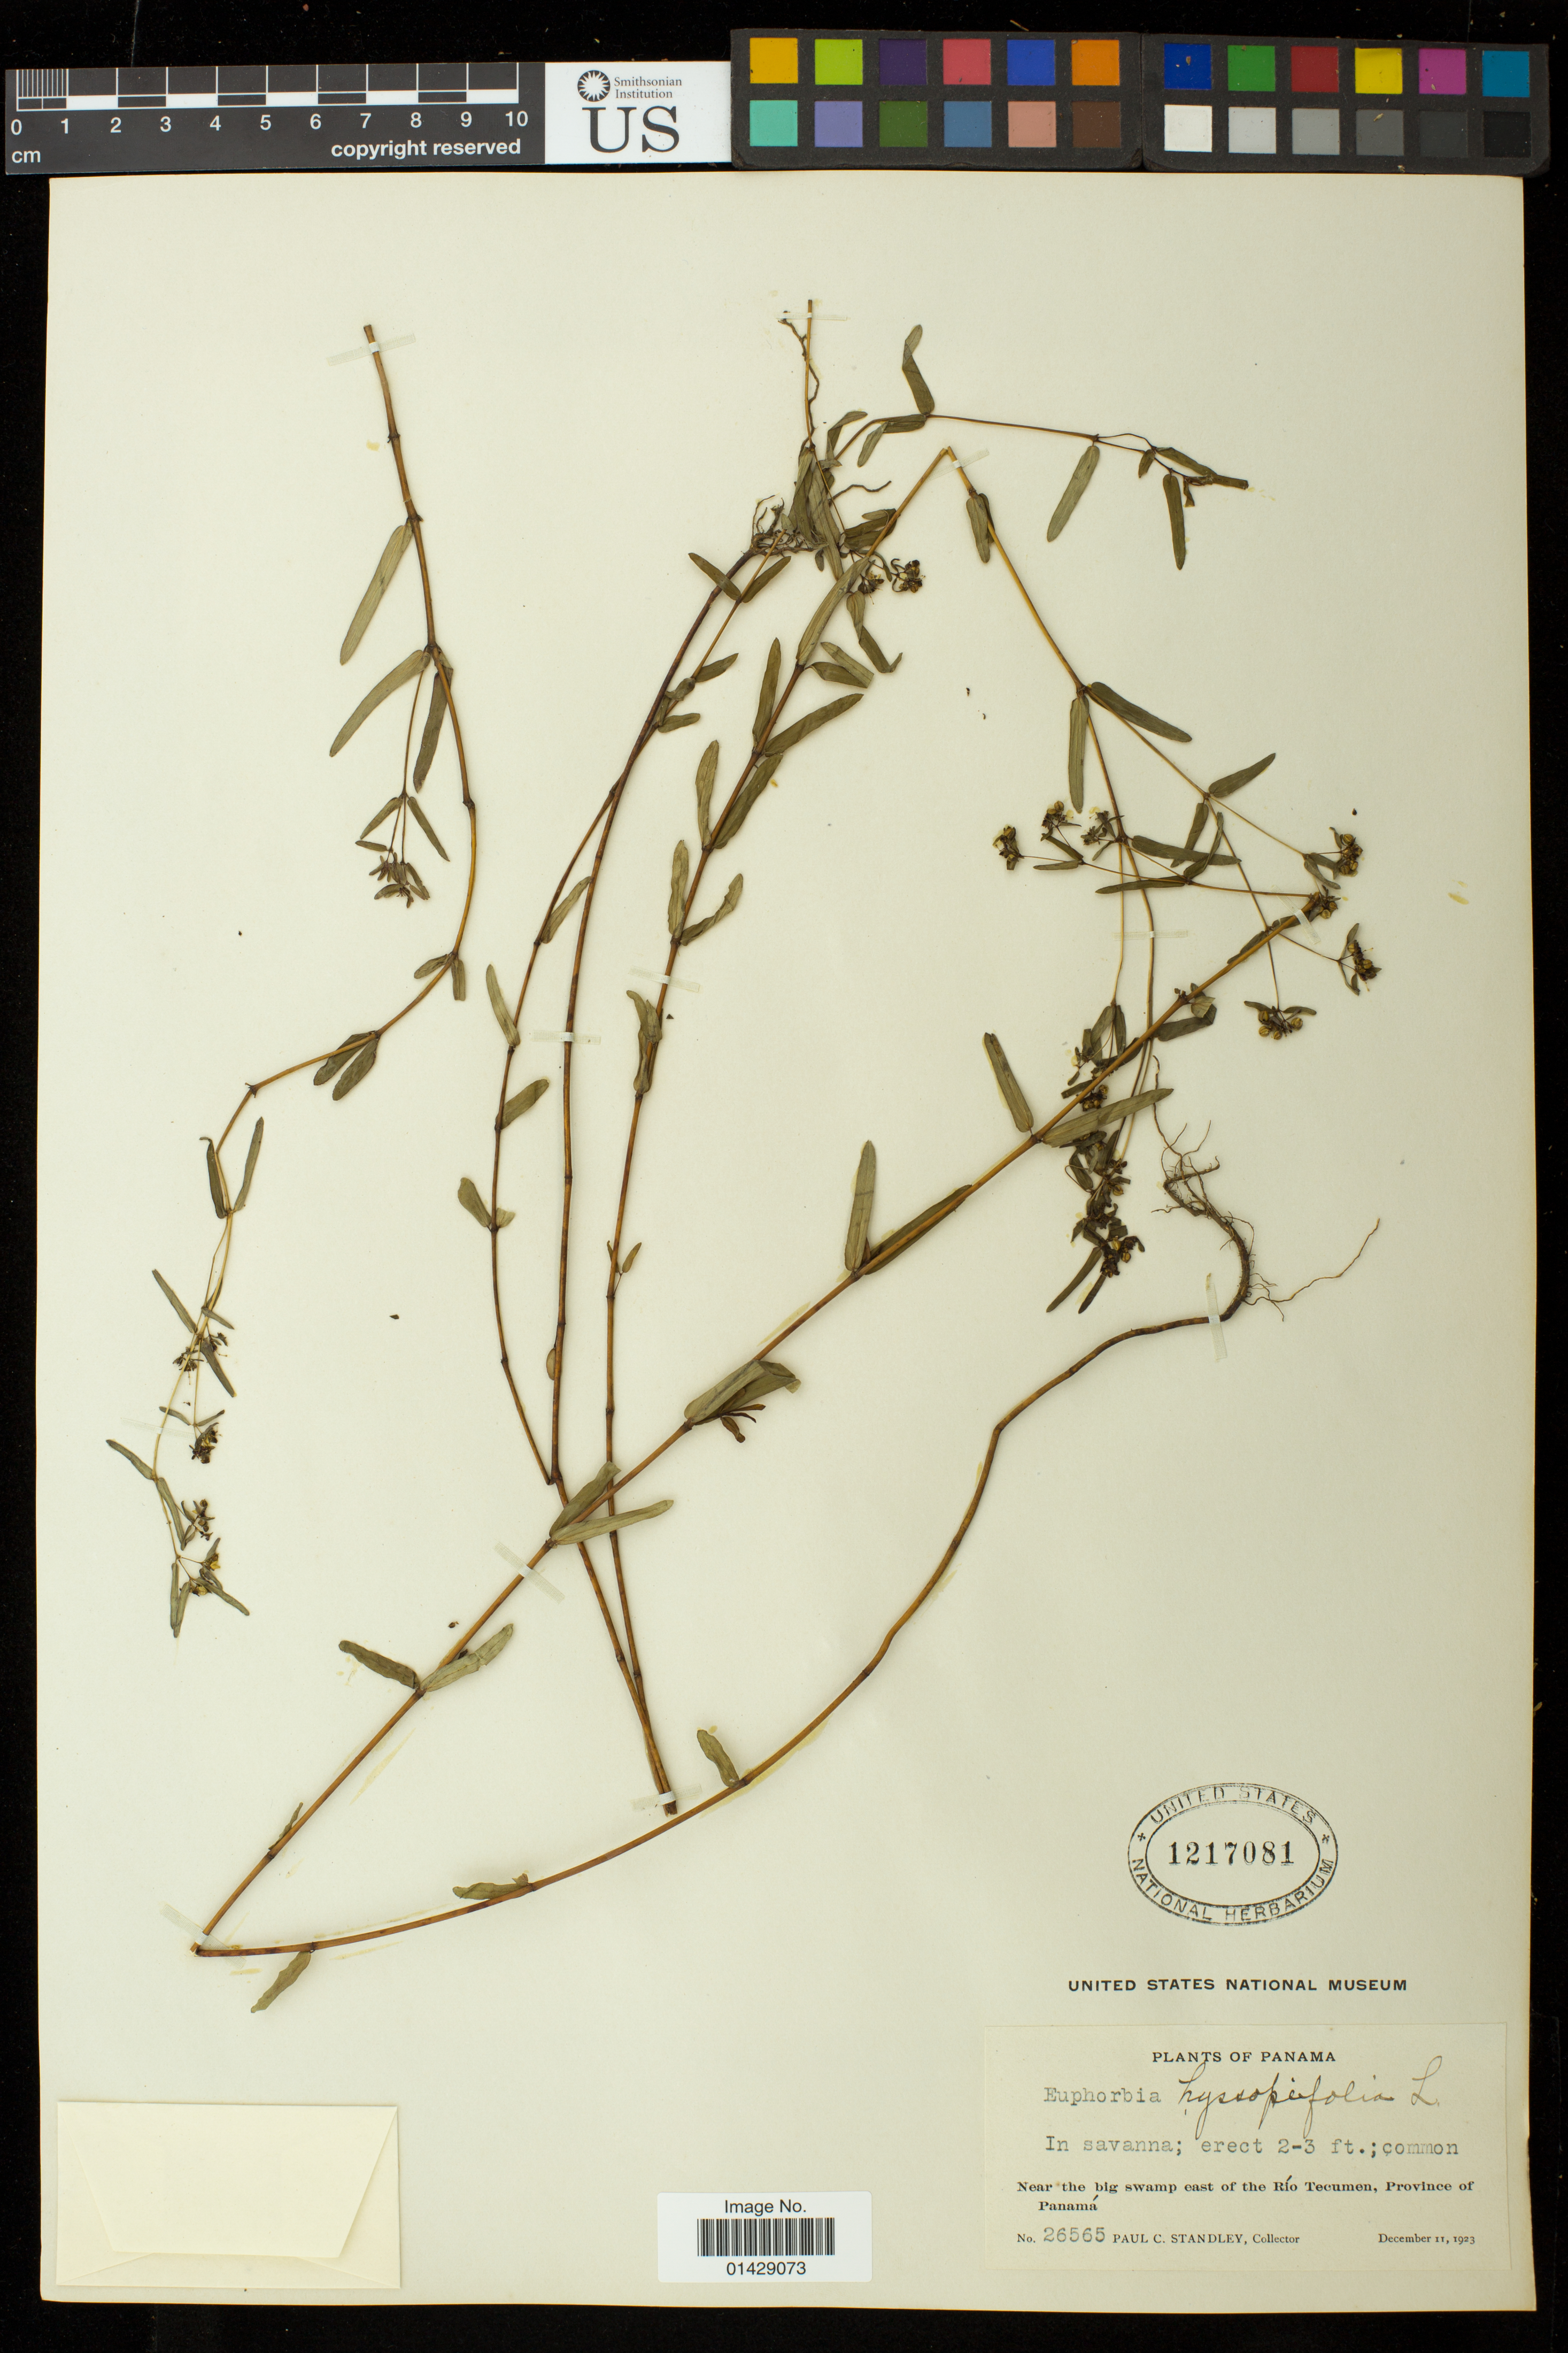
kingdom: Plantae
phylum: Tracheophyta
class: Magnoliopsida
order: Malpighiales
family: Euphorbiaceae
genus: Euphorbia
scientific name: Euphorbia hyssopifolia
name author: L.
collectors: P. C. Standley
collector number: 26565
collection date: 1923-12-11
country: Panama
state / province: Panamá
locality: Near the big swamp east of the Rio Tecumen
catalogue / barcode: US 1217081